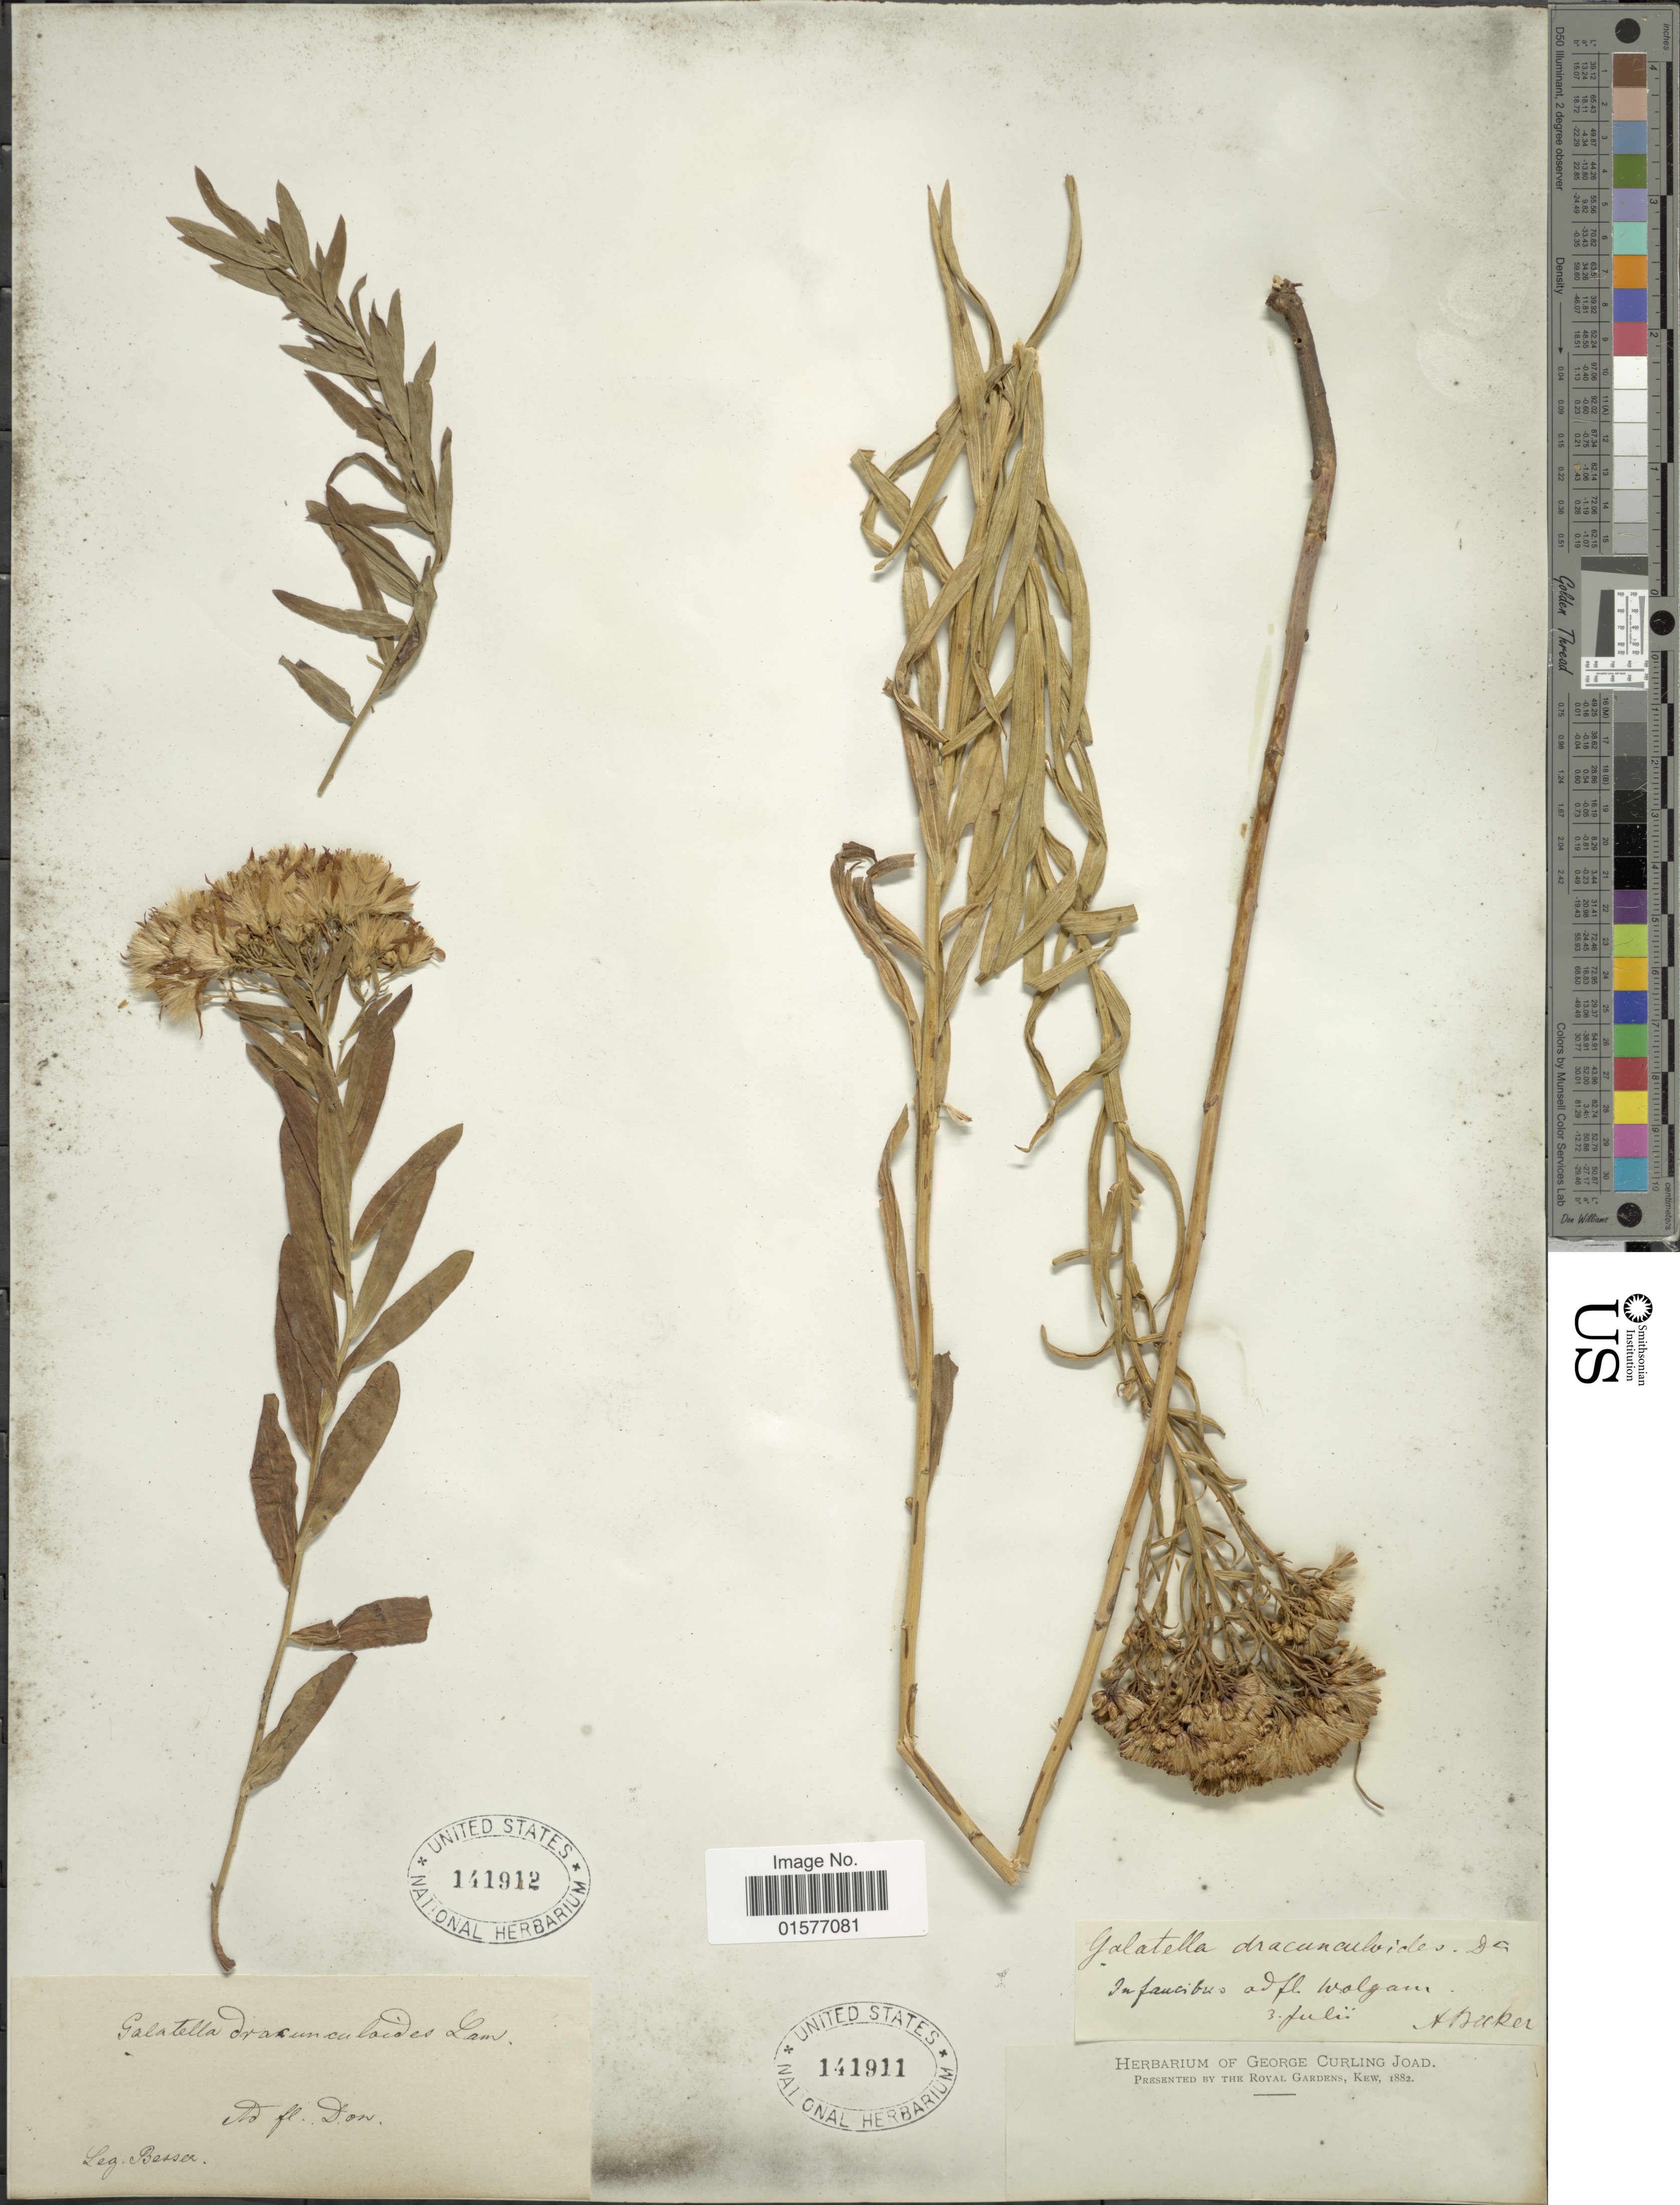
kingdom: Plantae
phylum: Tracheophyta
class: Magnoliopsida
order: Asterales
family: Asteraceae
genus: Galatella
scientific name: Galatella dracunculoides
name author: Nees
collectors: A. Becker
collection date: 1882-07-03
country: Russian Federation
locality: In faucibus ad fl. Wolgam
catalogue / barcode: US 141912-2